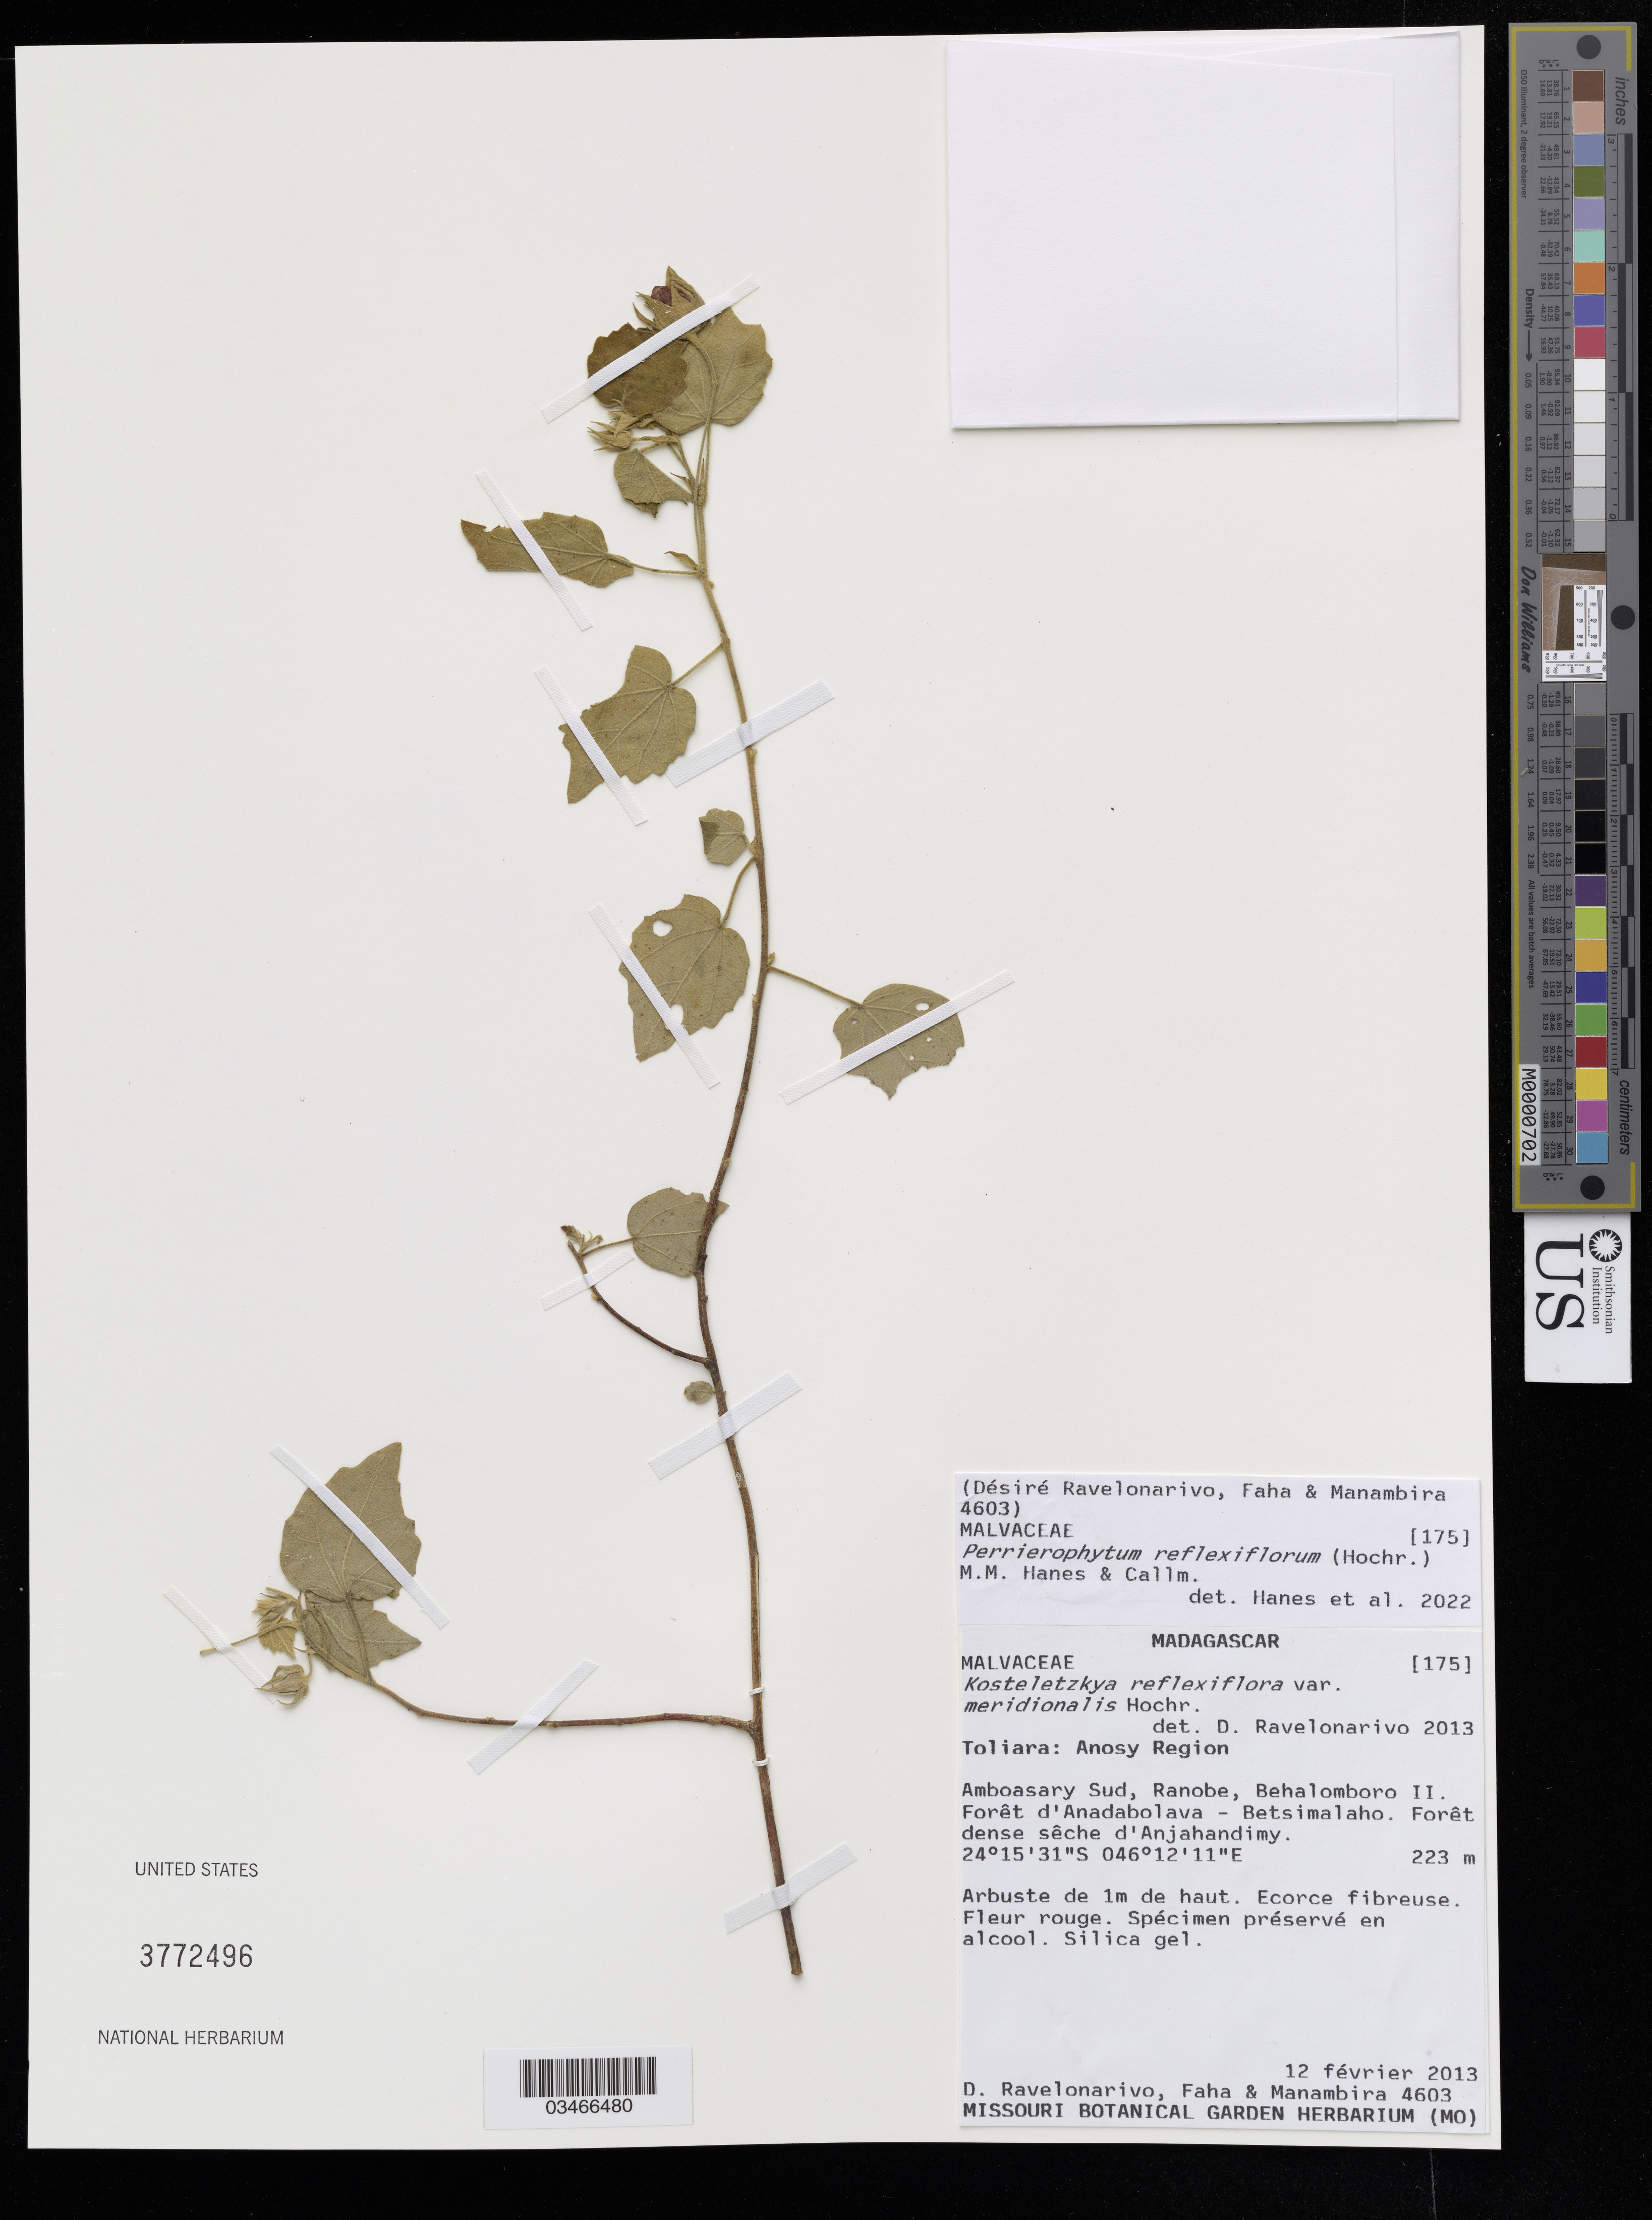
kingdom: Plantae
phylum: Tracheophyta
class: Magnoliopsida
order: Malvales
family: Malvaceae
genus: Kosteletzkya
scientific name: Kosteletzkya reflexiflora var. meridionalis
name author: Hochr.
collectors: D. Ravelonairivo, Faha & Manambira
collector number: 4603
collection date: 2013-02-12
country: Madagascar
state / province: Toliara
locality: Anosy Region. Amboasary Sud, Ranobe, Behalomboro II. Foret d'Anadabolava - Betsimalaho.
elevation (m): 223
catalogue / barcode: US 3772496